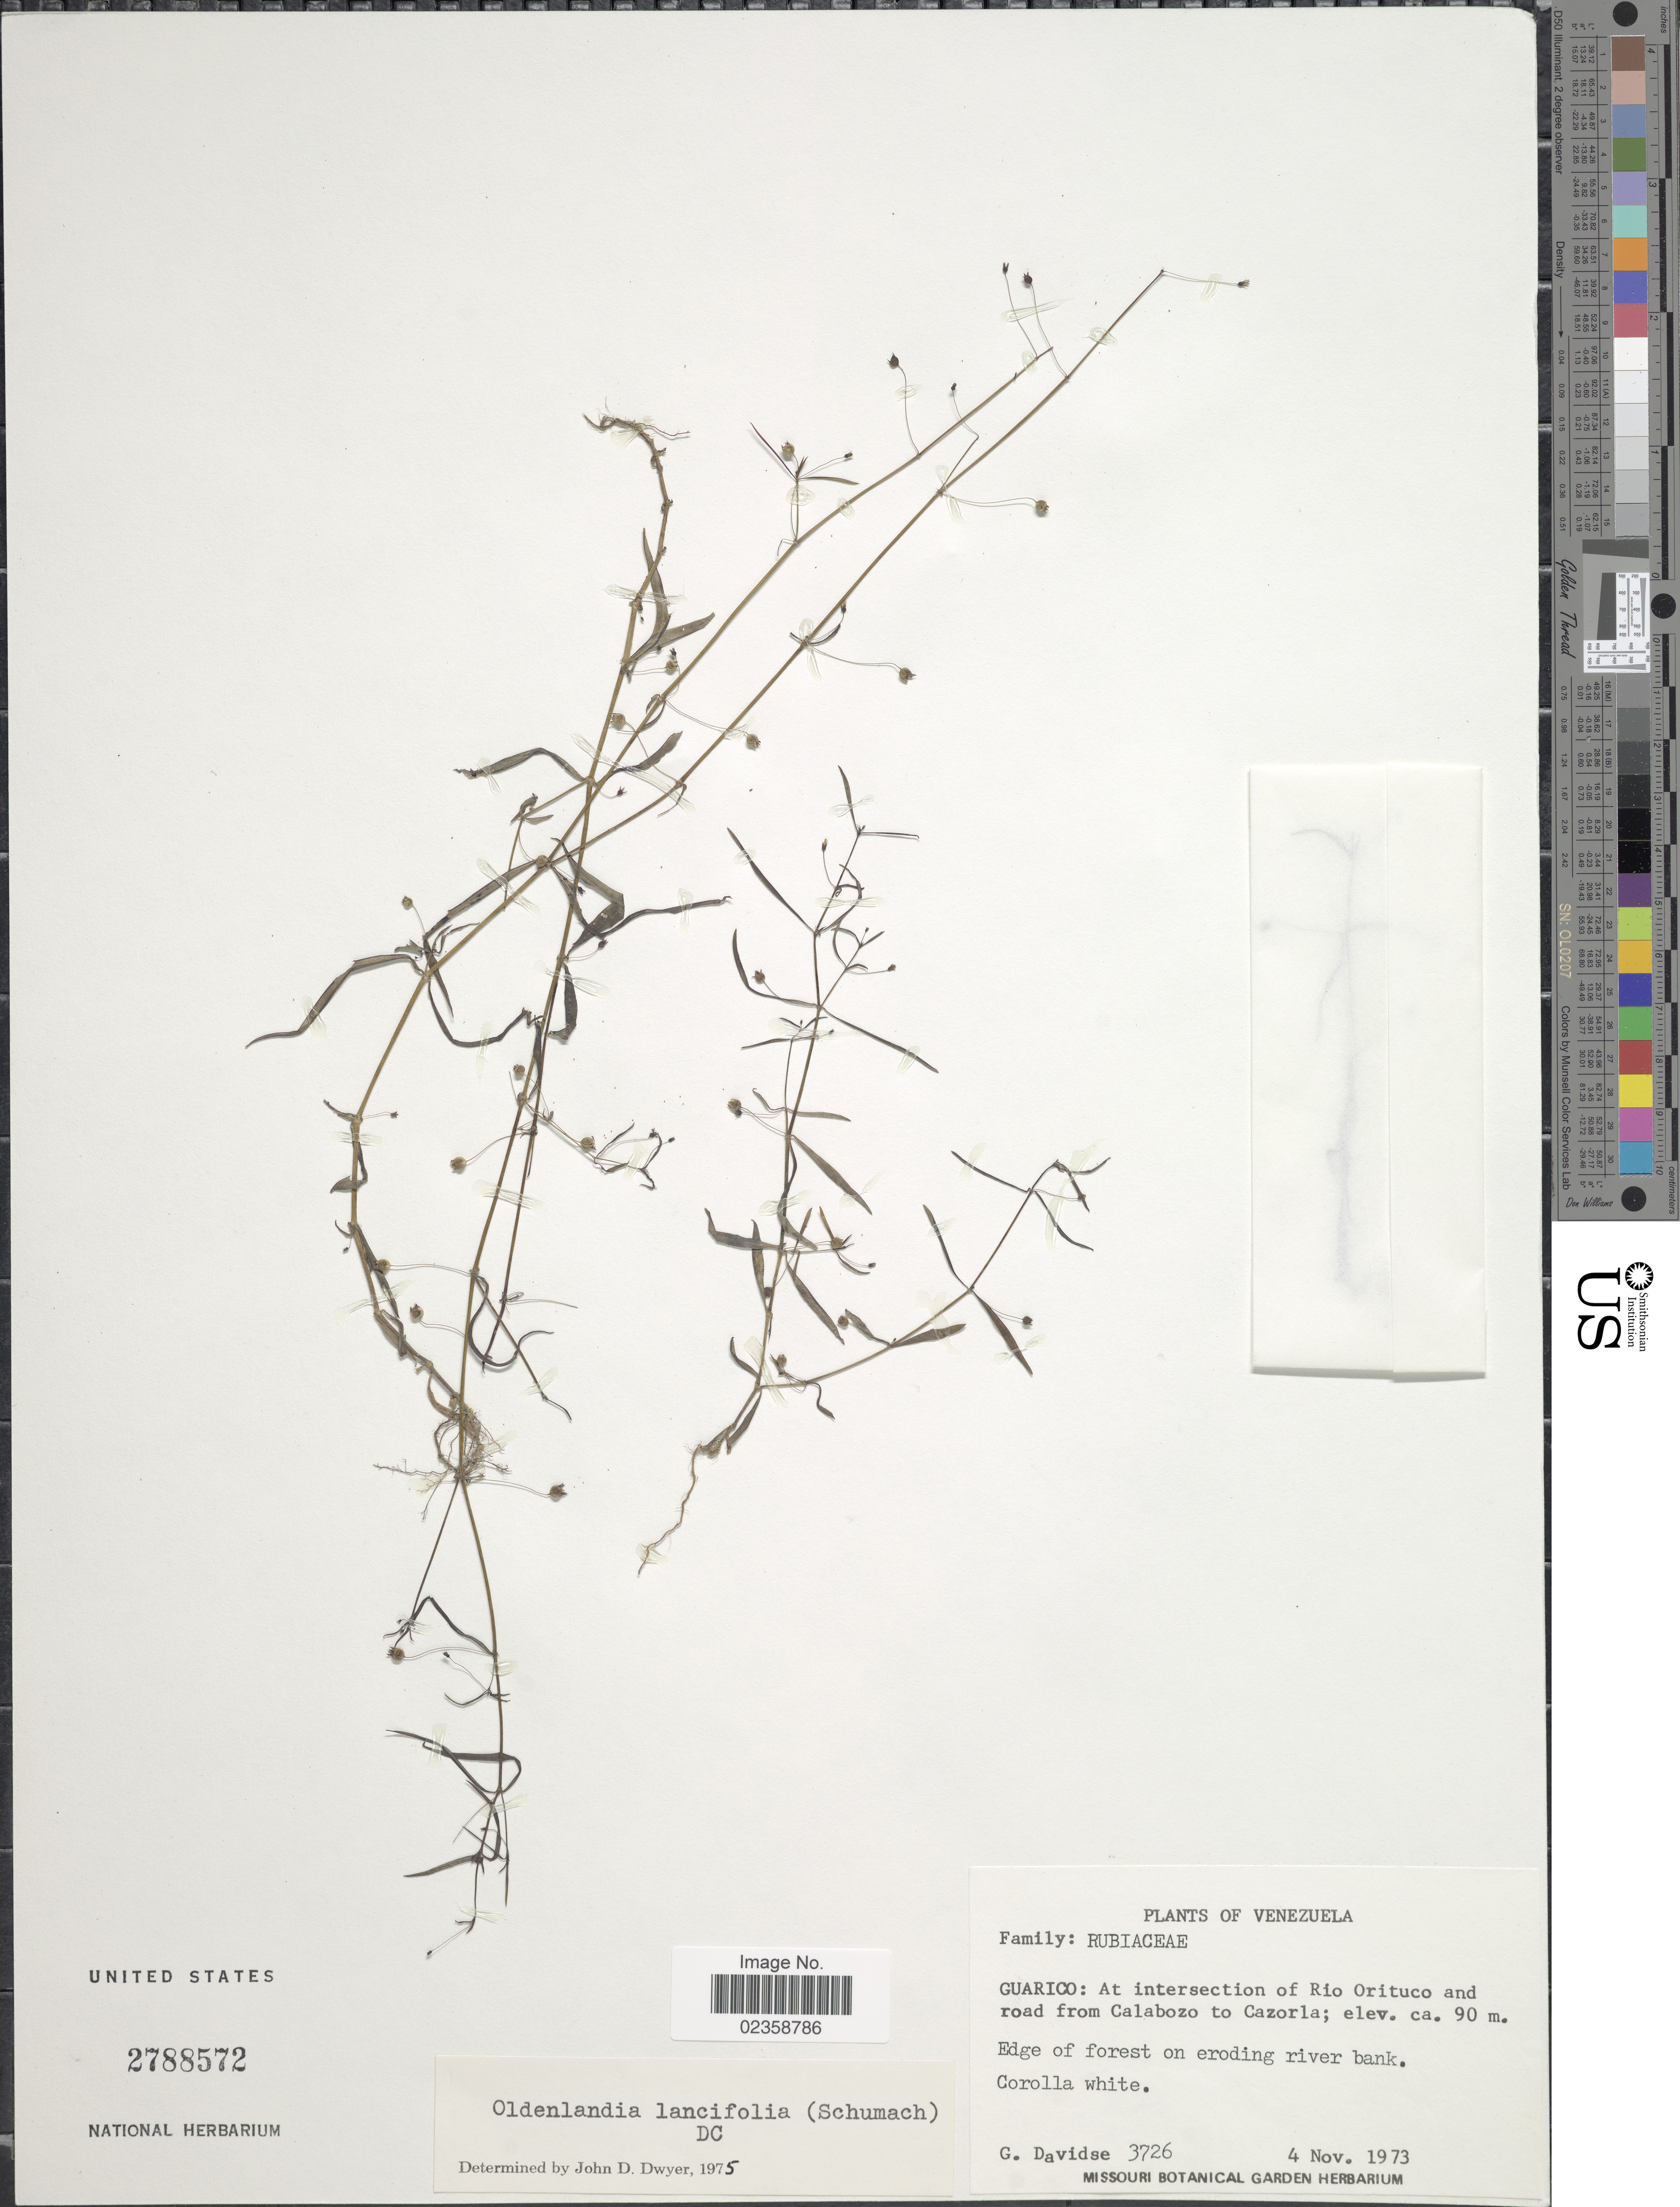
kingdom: Plantae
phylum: Tracheophyta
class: Magnoliopsida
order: Gentianales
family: Rubiaceae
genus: Oldenlandia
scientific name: Oldenlandia lancifolia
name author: (Schumach.) DC.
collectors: G. Davidse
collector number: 3726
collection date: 1973-11-04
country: Venezuela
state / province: Guárico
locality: At intersection of Rio Orituco and road from Calabozo to Cazorla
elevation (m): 90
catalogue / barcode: US 2788572